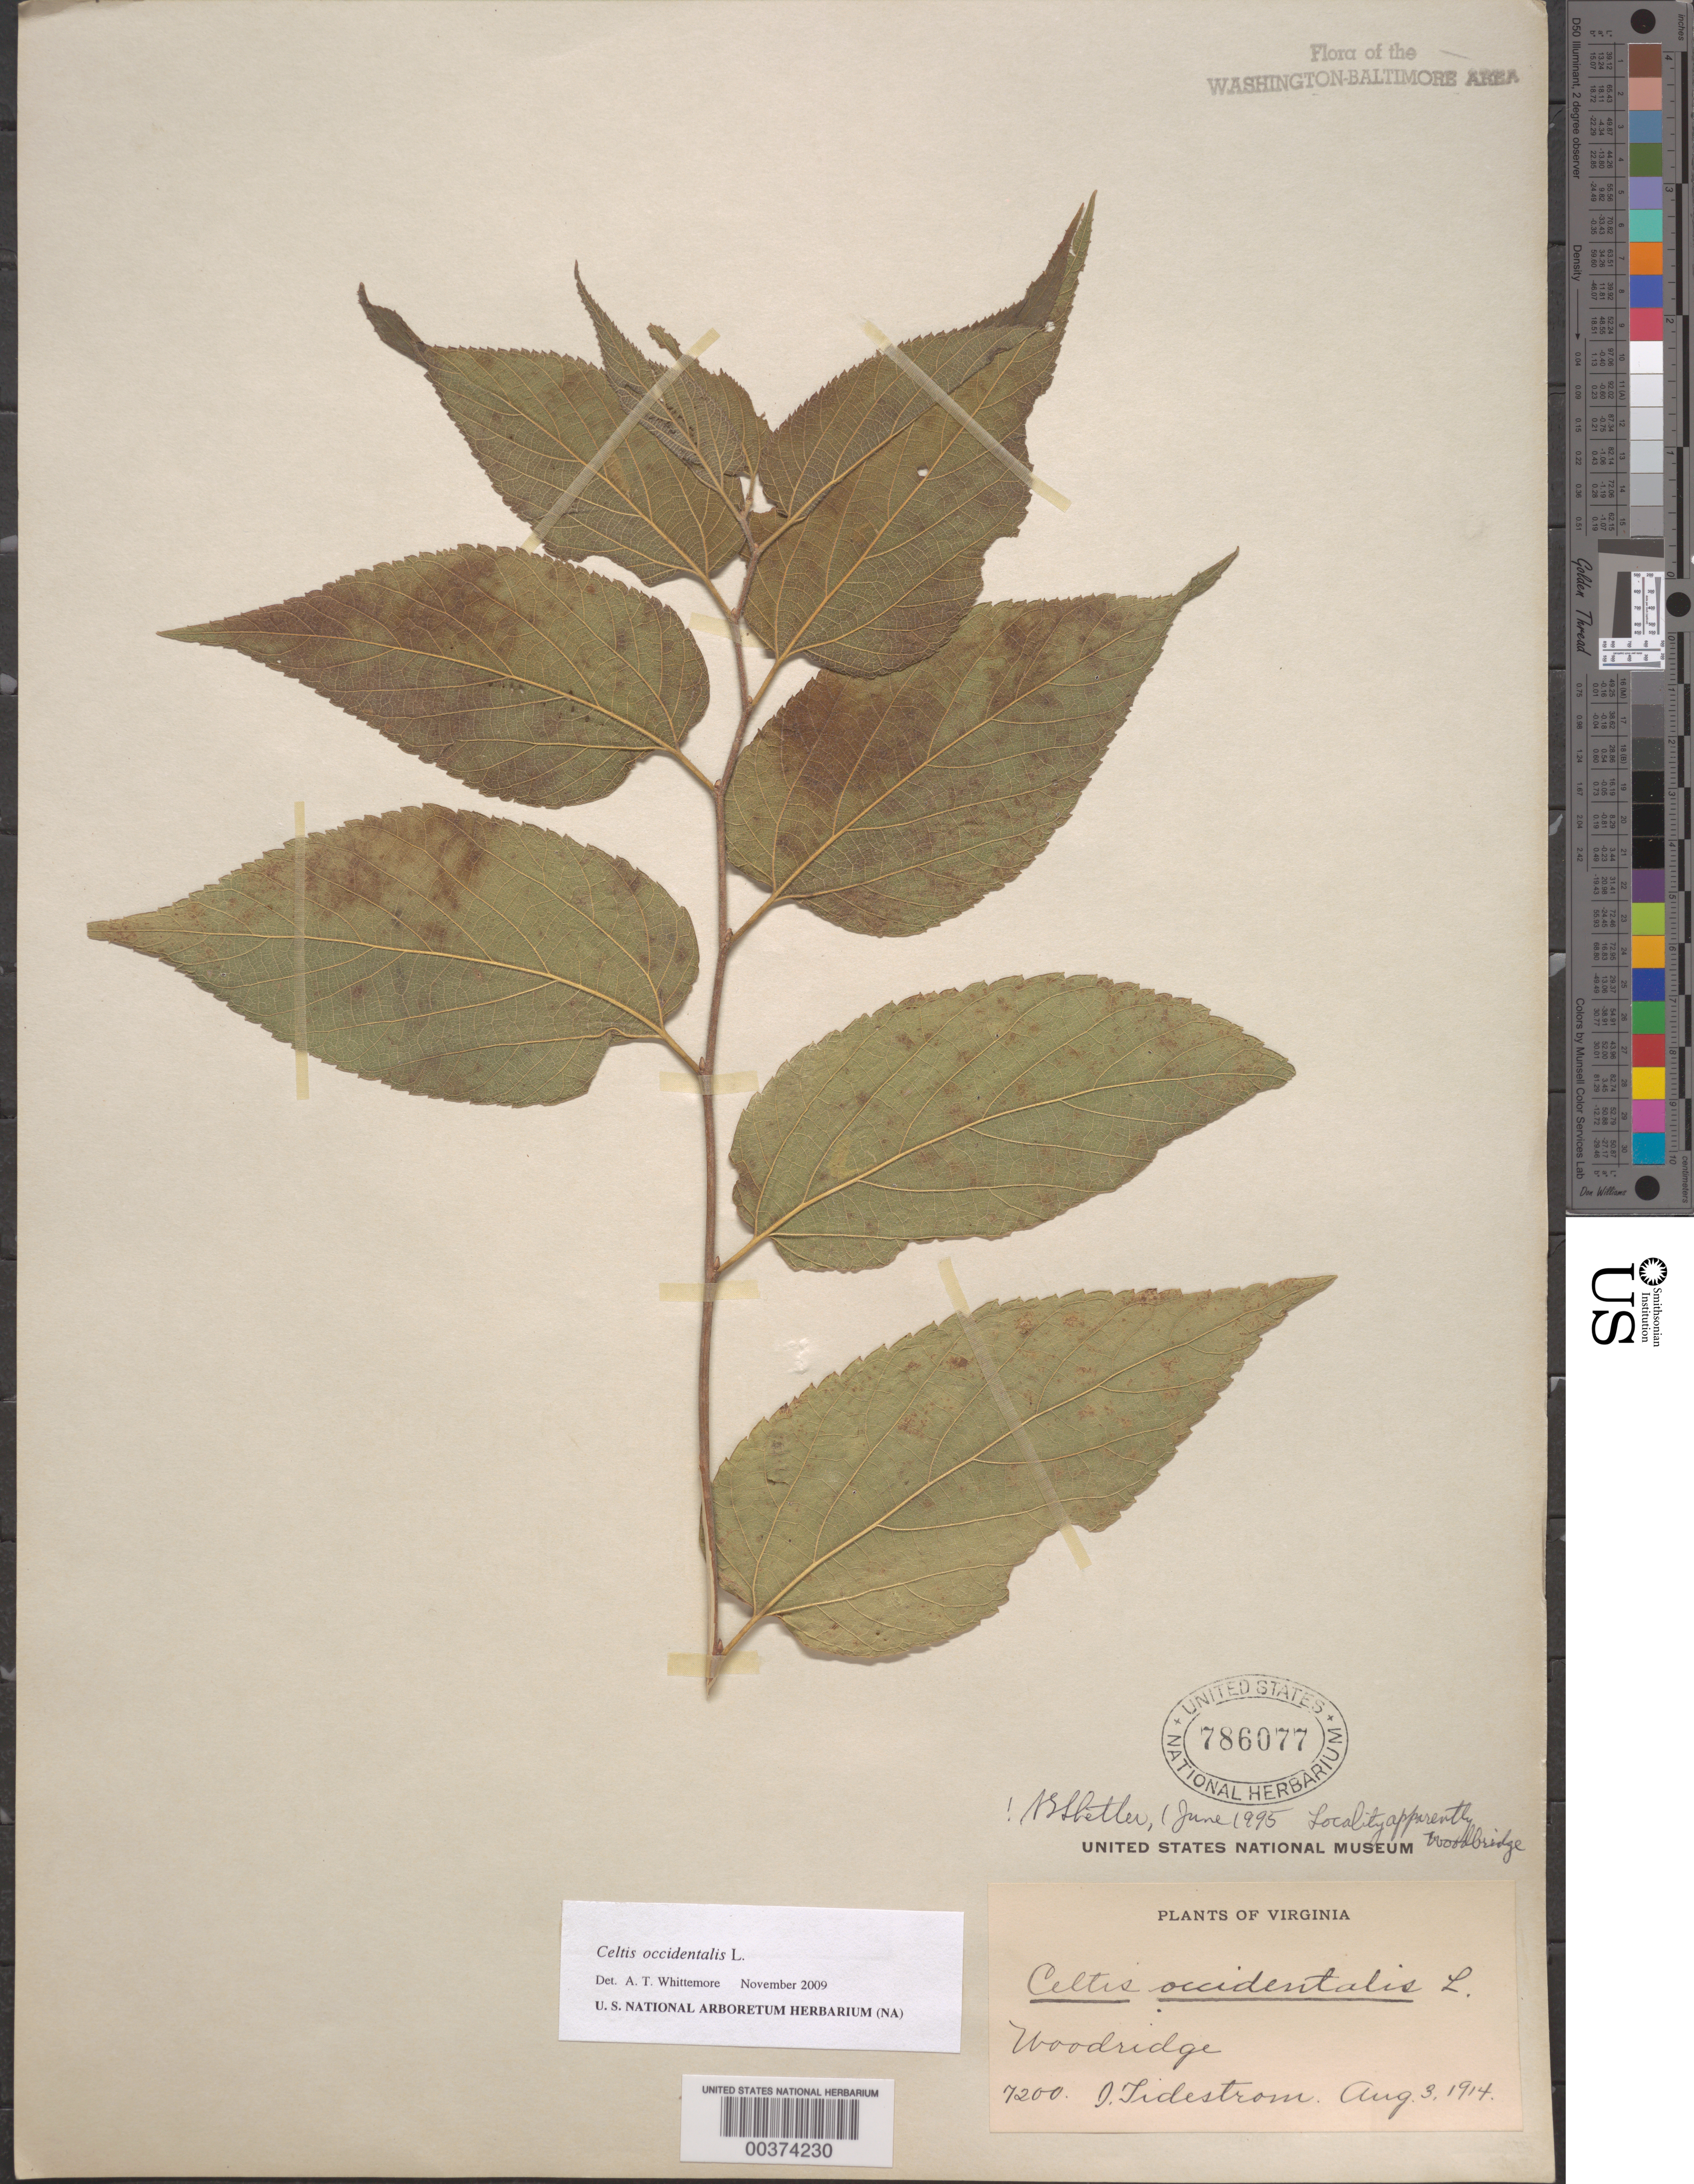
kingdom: Plantae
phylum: Tracheophyta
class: Magnoliopsida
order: Rosales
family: Cannabaceae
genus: Celtis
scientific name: Celtis occidentalis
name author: L.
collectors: I. F. Tidestrom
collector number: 7200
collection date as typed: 03 Aug 1914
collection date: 1914-08-03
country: United States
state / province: Virginia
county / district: Prince William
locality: Woodbridge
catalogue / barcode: US 786077